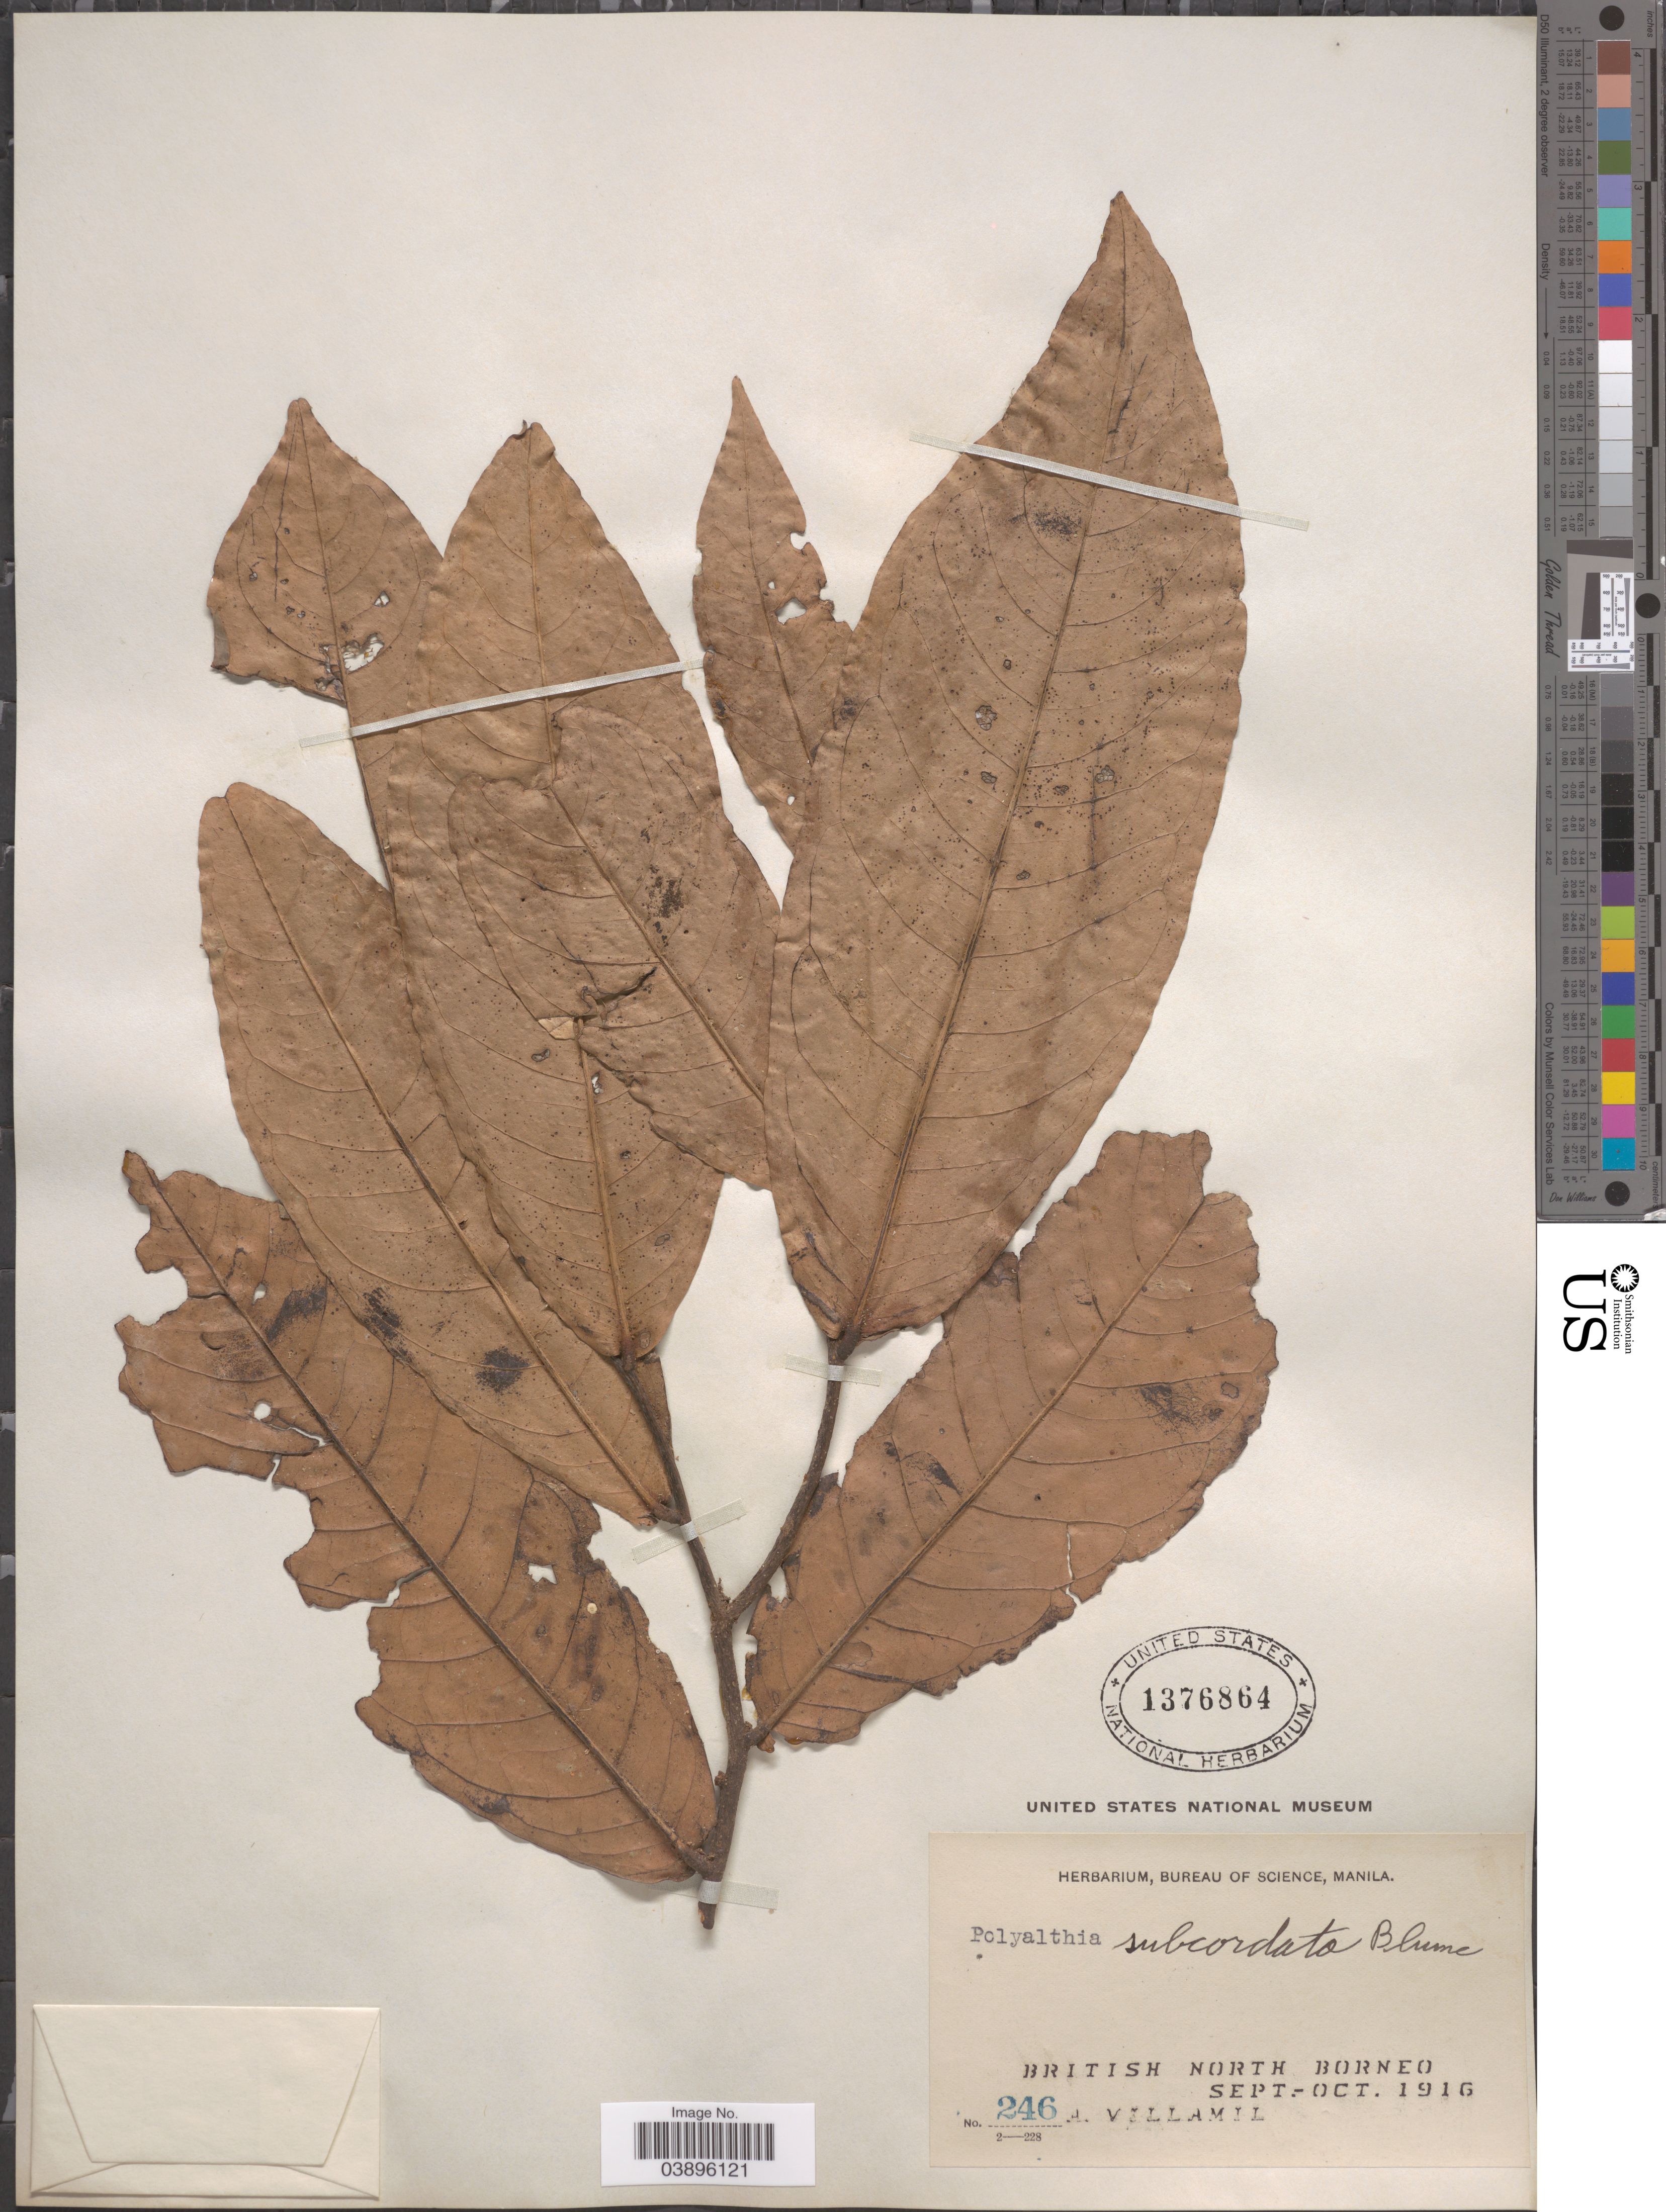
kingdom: Plantae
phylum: Tracheophyta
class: Magnoliopsida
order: Magnoliales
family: Annonaceae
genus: Polyalthia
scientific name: Polyalthia subcordata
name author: (Blume) Blume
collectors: A. Villamil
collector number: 246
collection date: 1916-09/1916-10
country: Malaysia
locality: British North Borneo.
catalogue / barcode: US 1376864